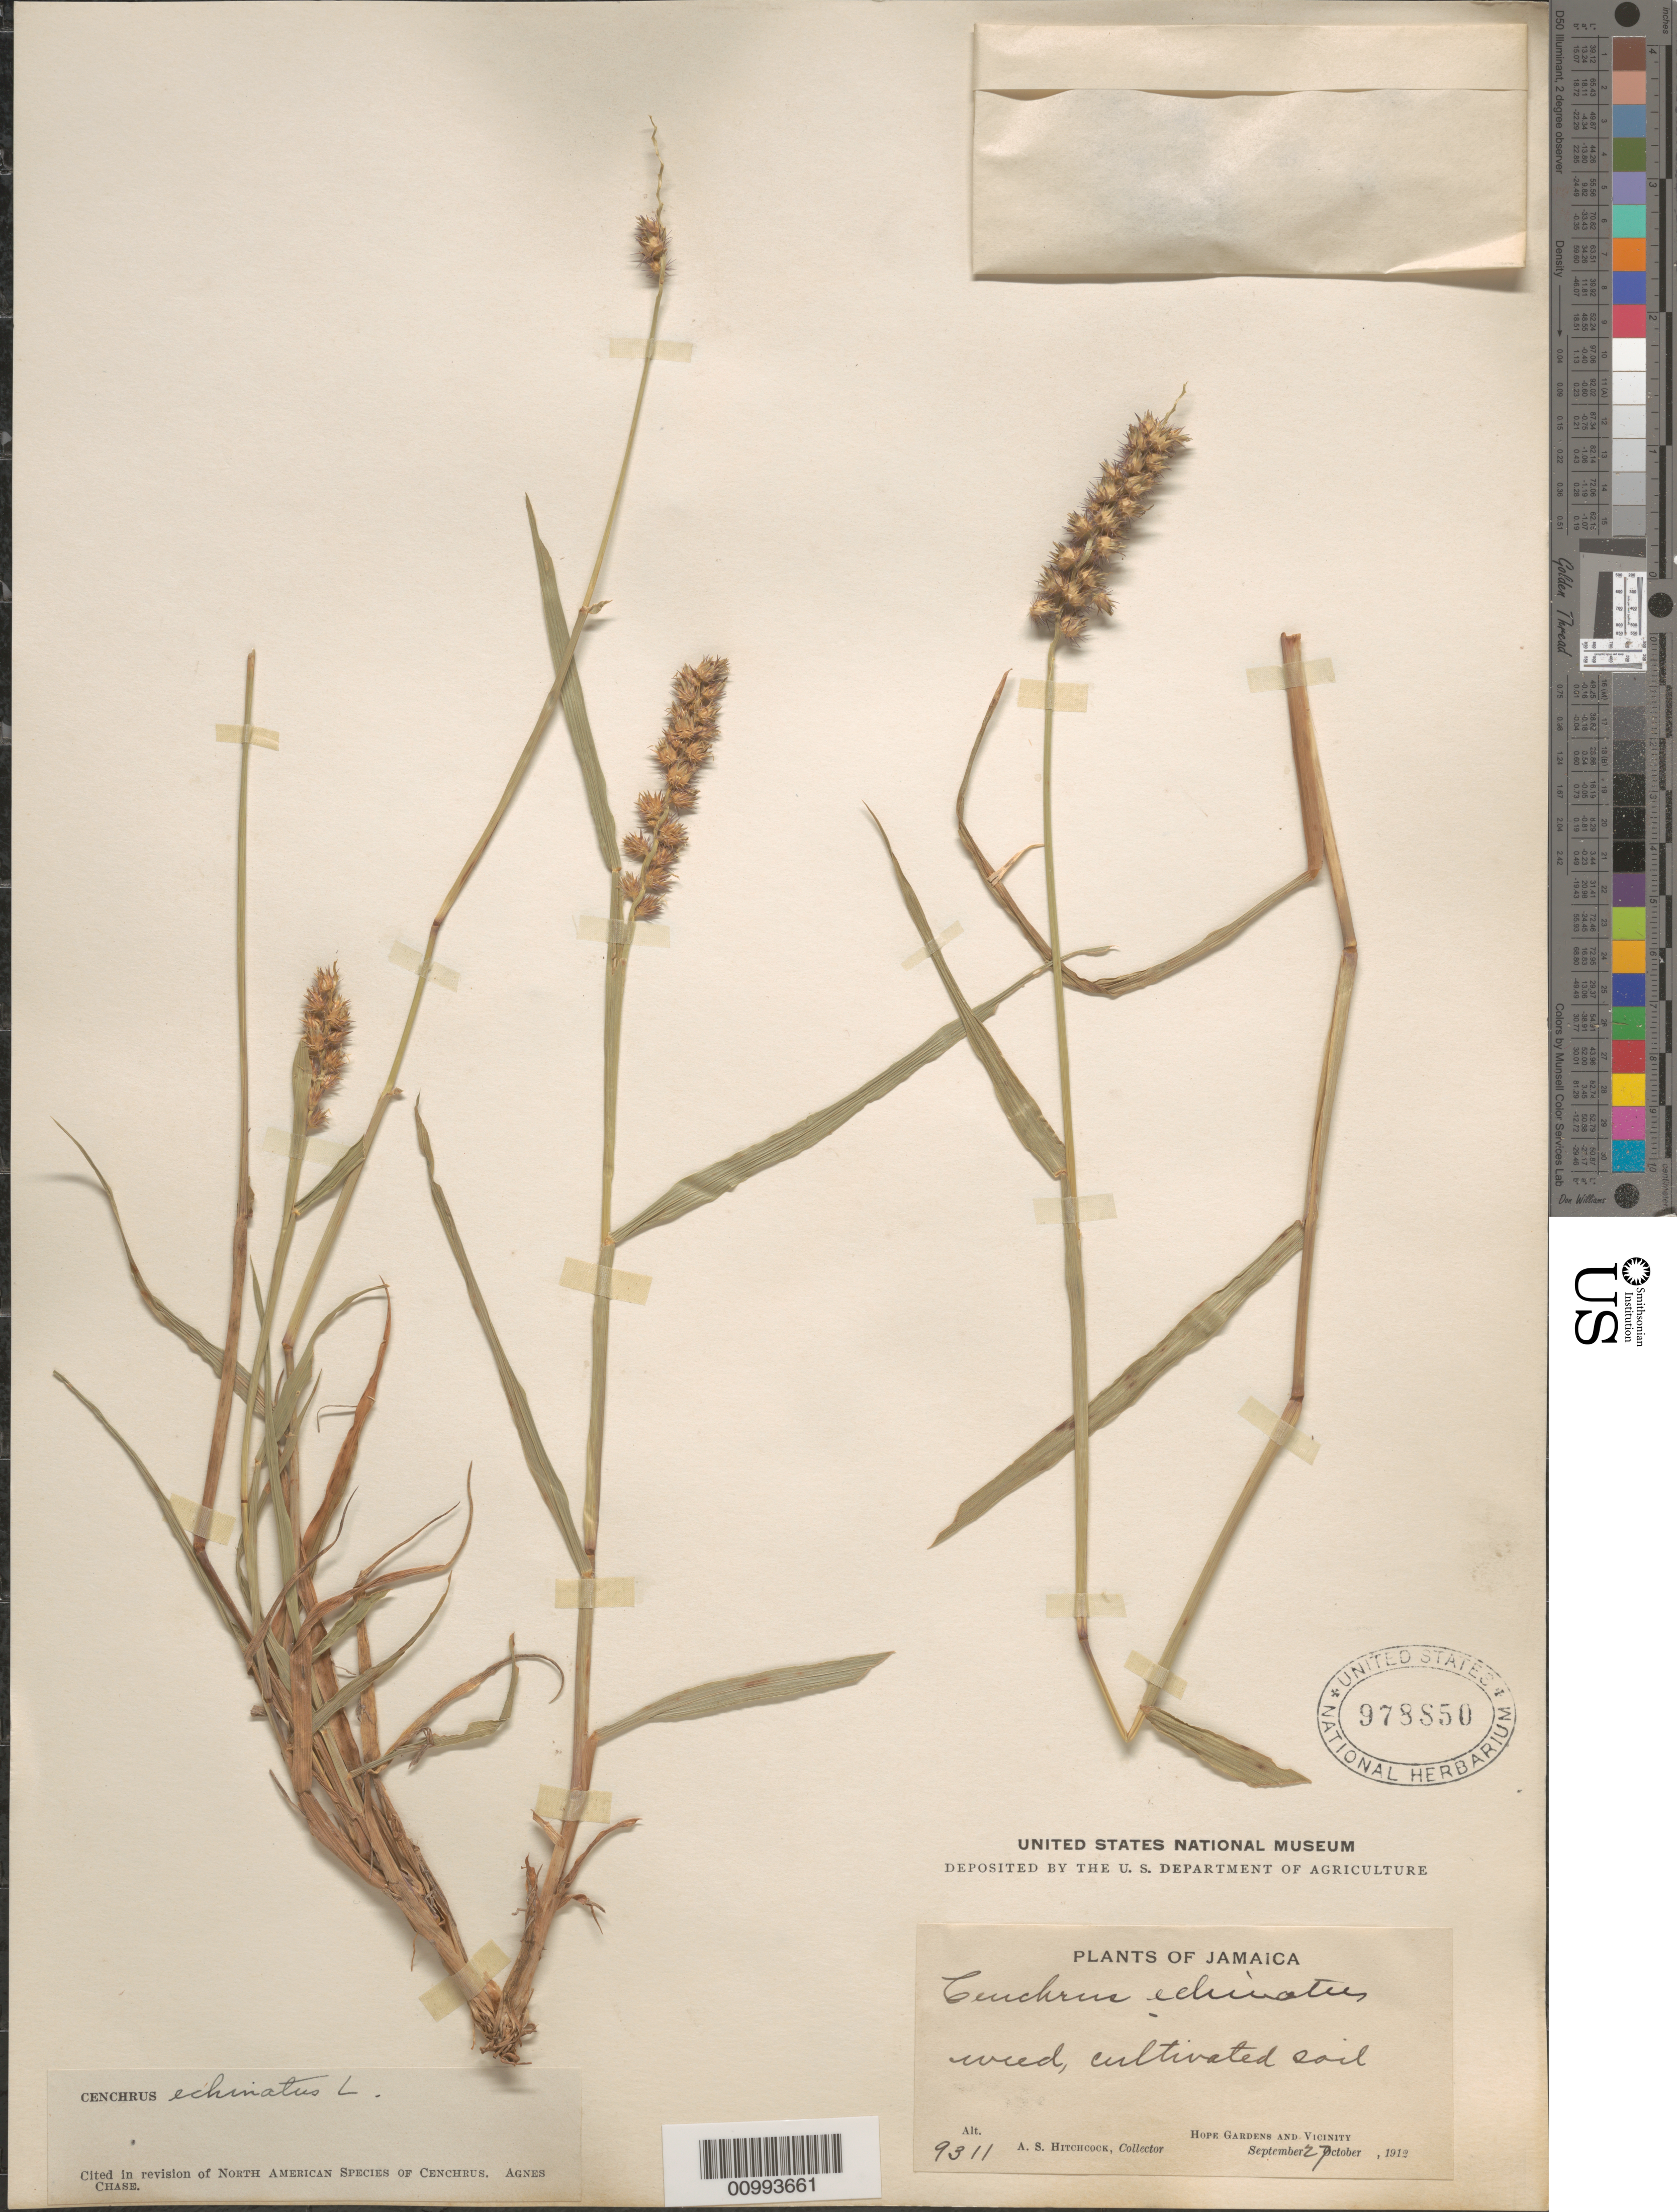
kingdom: Plantae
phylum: Tracheophyta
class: Liliopsida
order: Poales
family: Poaceae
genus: Cenchrus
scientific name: Cenchrus echinatus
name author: L.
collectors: A. S. Hitchcock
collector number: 9311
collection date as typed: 27 Sep 1912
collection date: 1912-09-27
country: Jamaica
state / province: Kingston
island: Jamaica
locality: Hope Gardens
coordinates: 0 N, 0 E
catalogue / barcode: US 978850